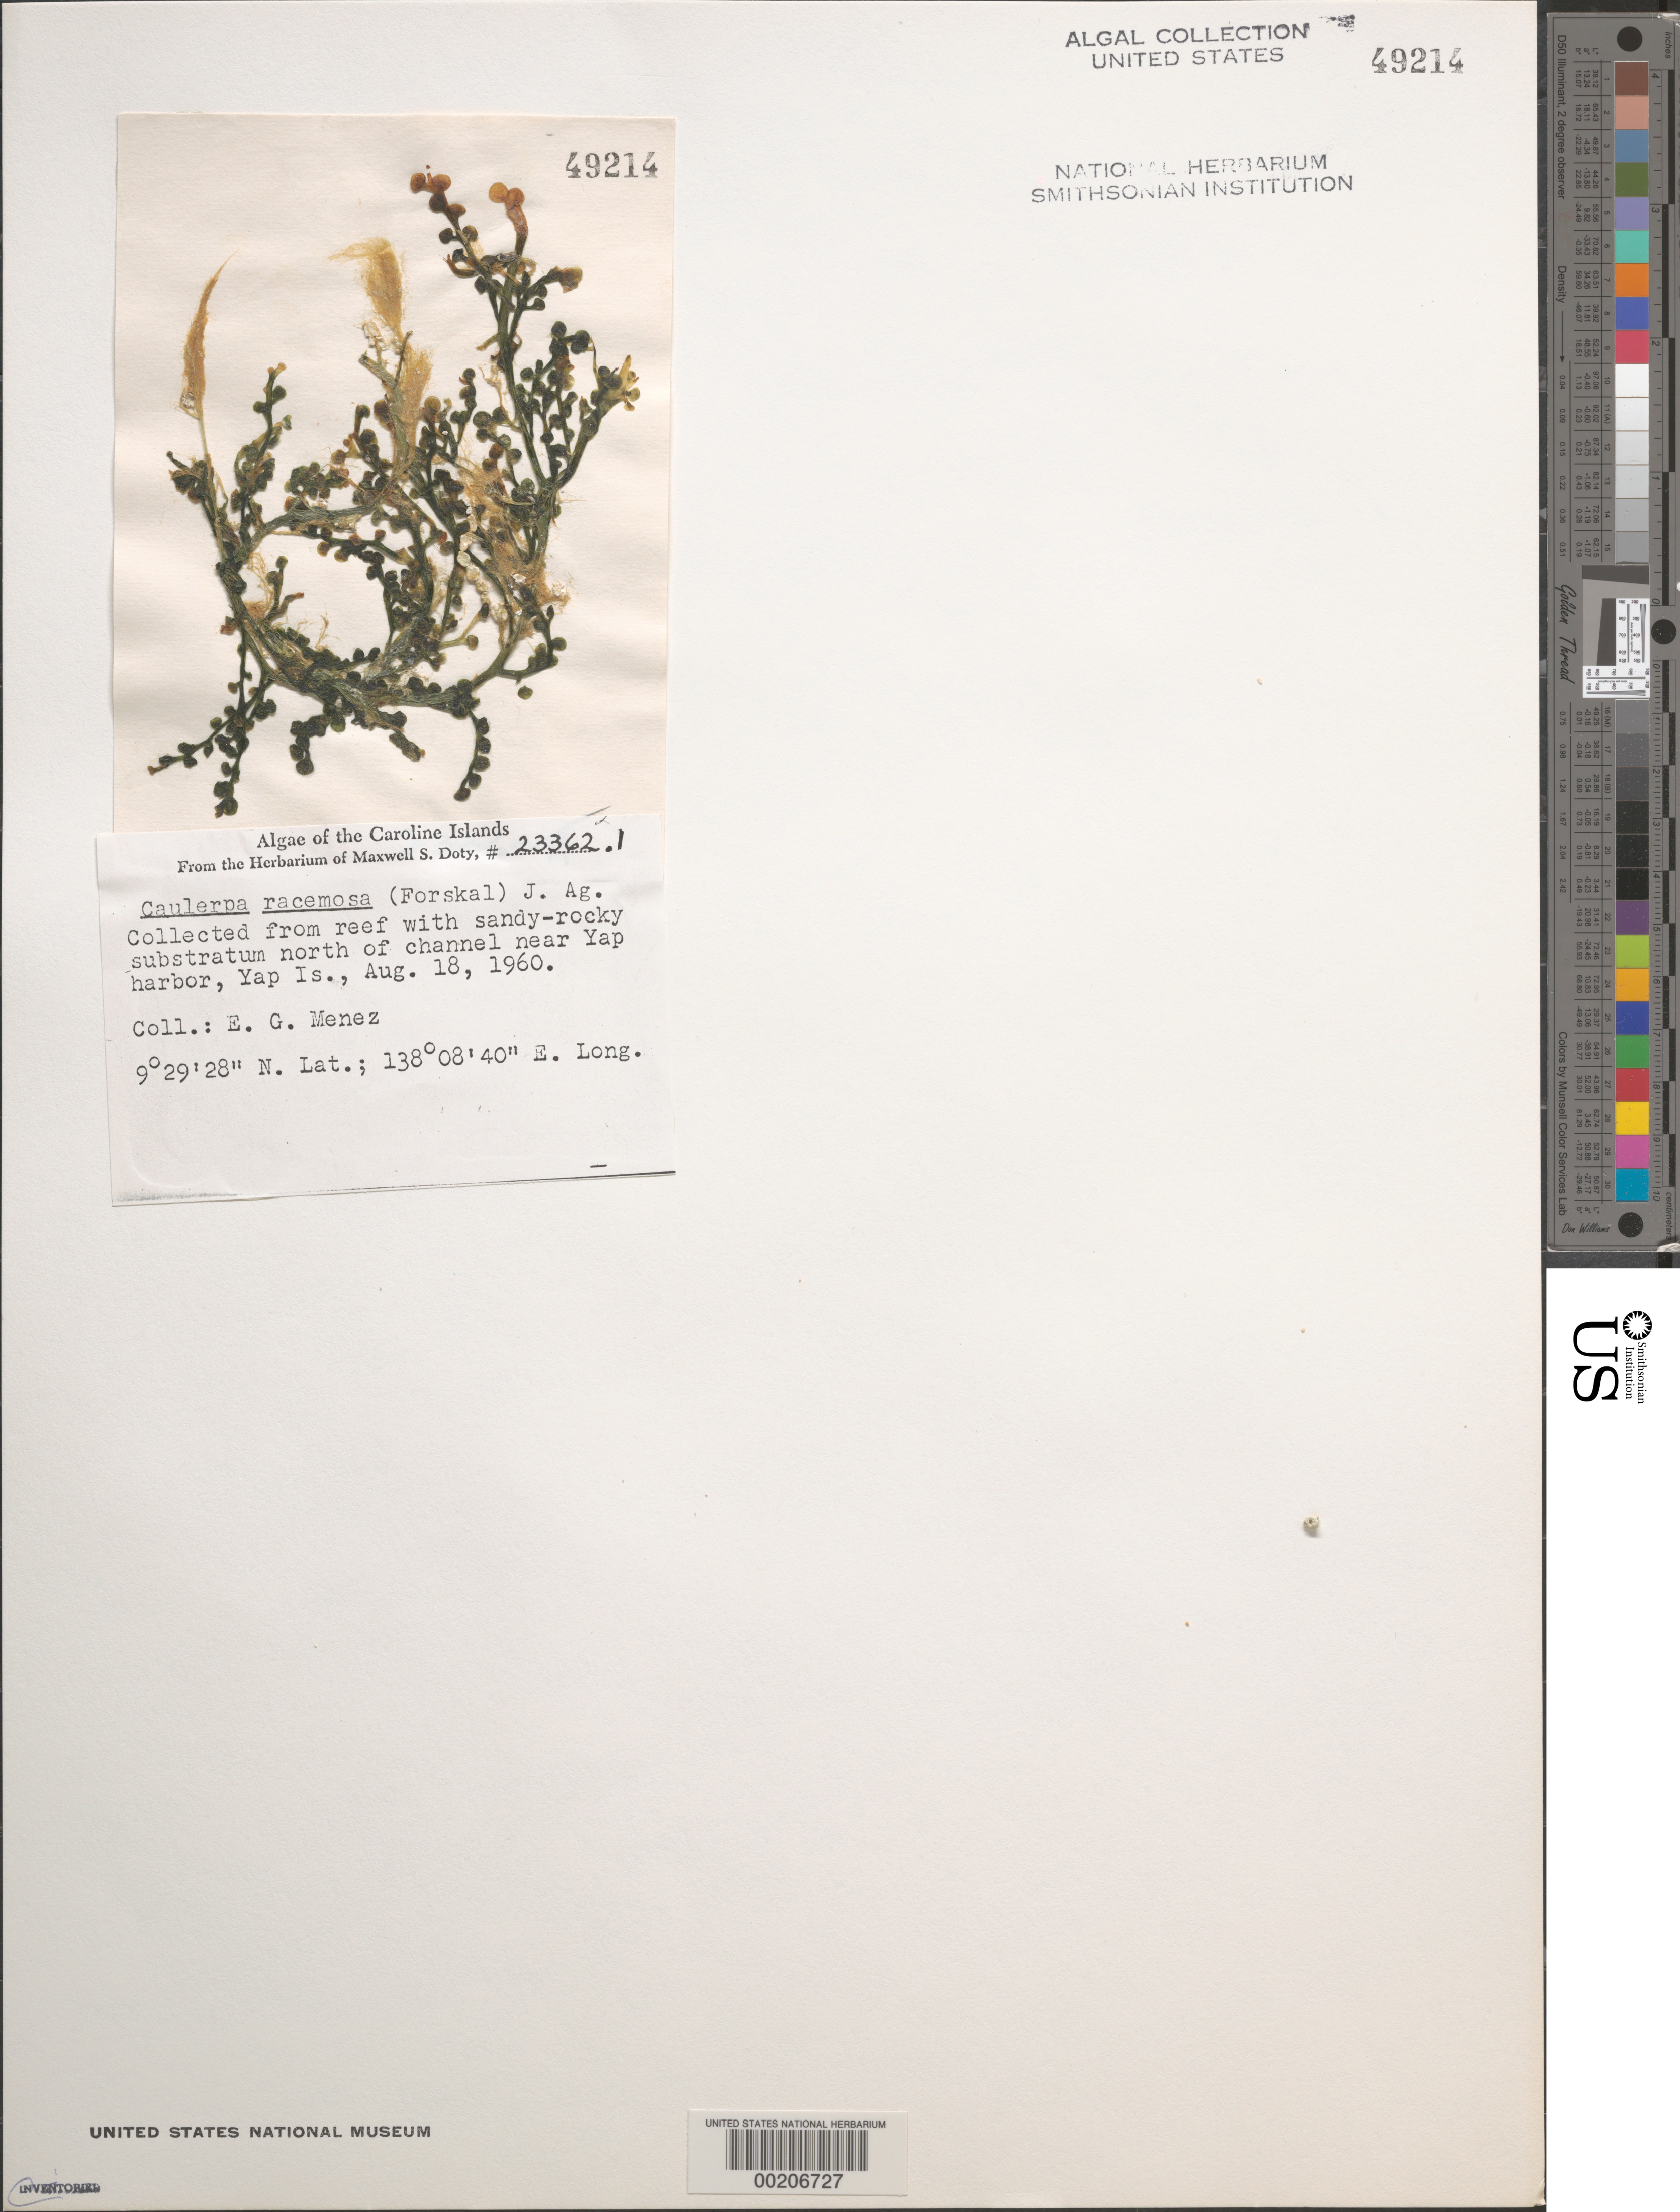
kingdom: Plantae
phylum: Chlorophyta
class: Ulvophyceae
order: Bryopsidales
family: Caulerpaceae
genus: Caulerpa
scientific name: Caulerpa racemosa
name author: (Forssk.) J. Agardh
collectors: Meñez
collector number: MSD 23362.1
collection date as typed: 18 Aug 1960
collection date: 1960-08-18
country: Micronesia, Federated States of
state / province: Yap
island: Yap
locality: Near Yap Harbor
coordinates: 9 29' 28" N, 138 08' 40" E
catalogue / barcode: US 49214